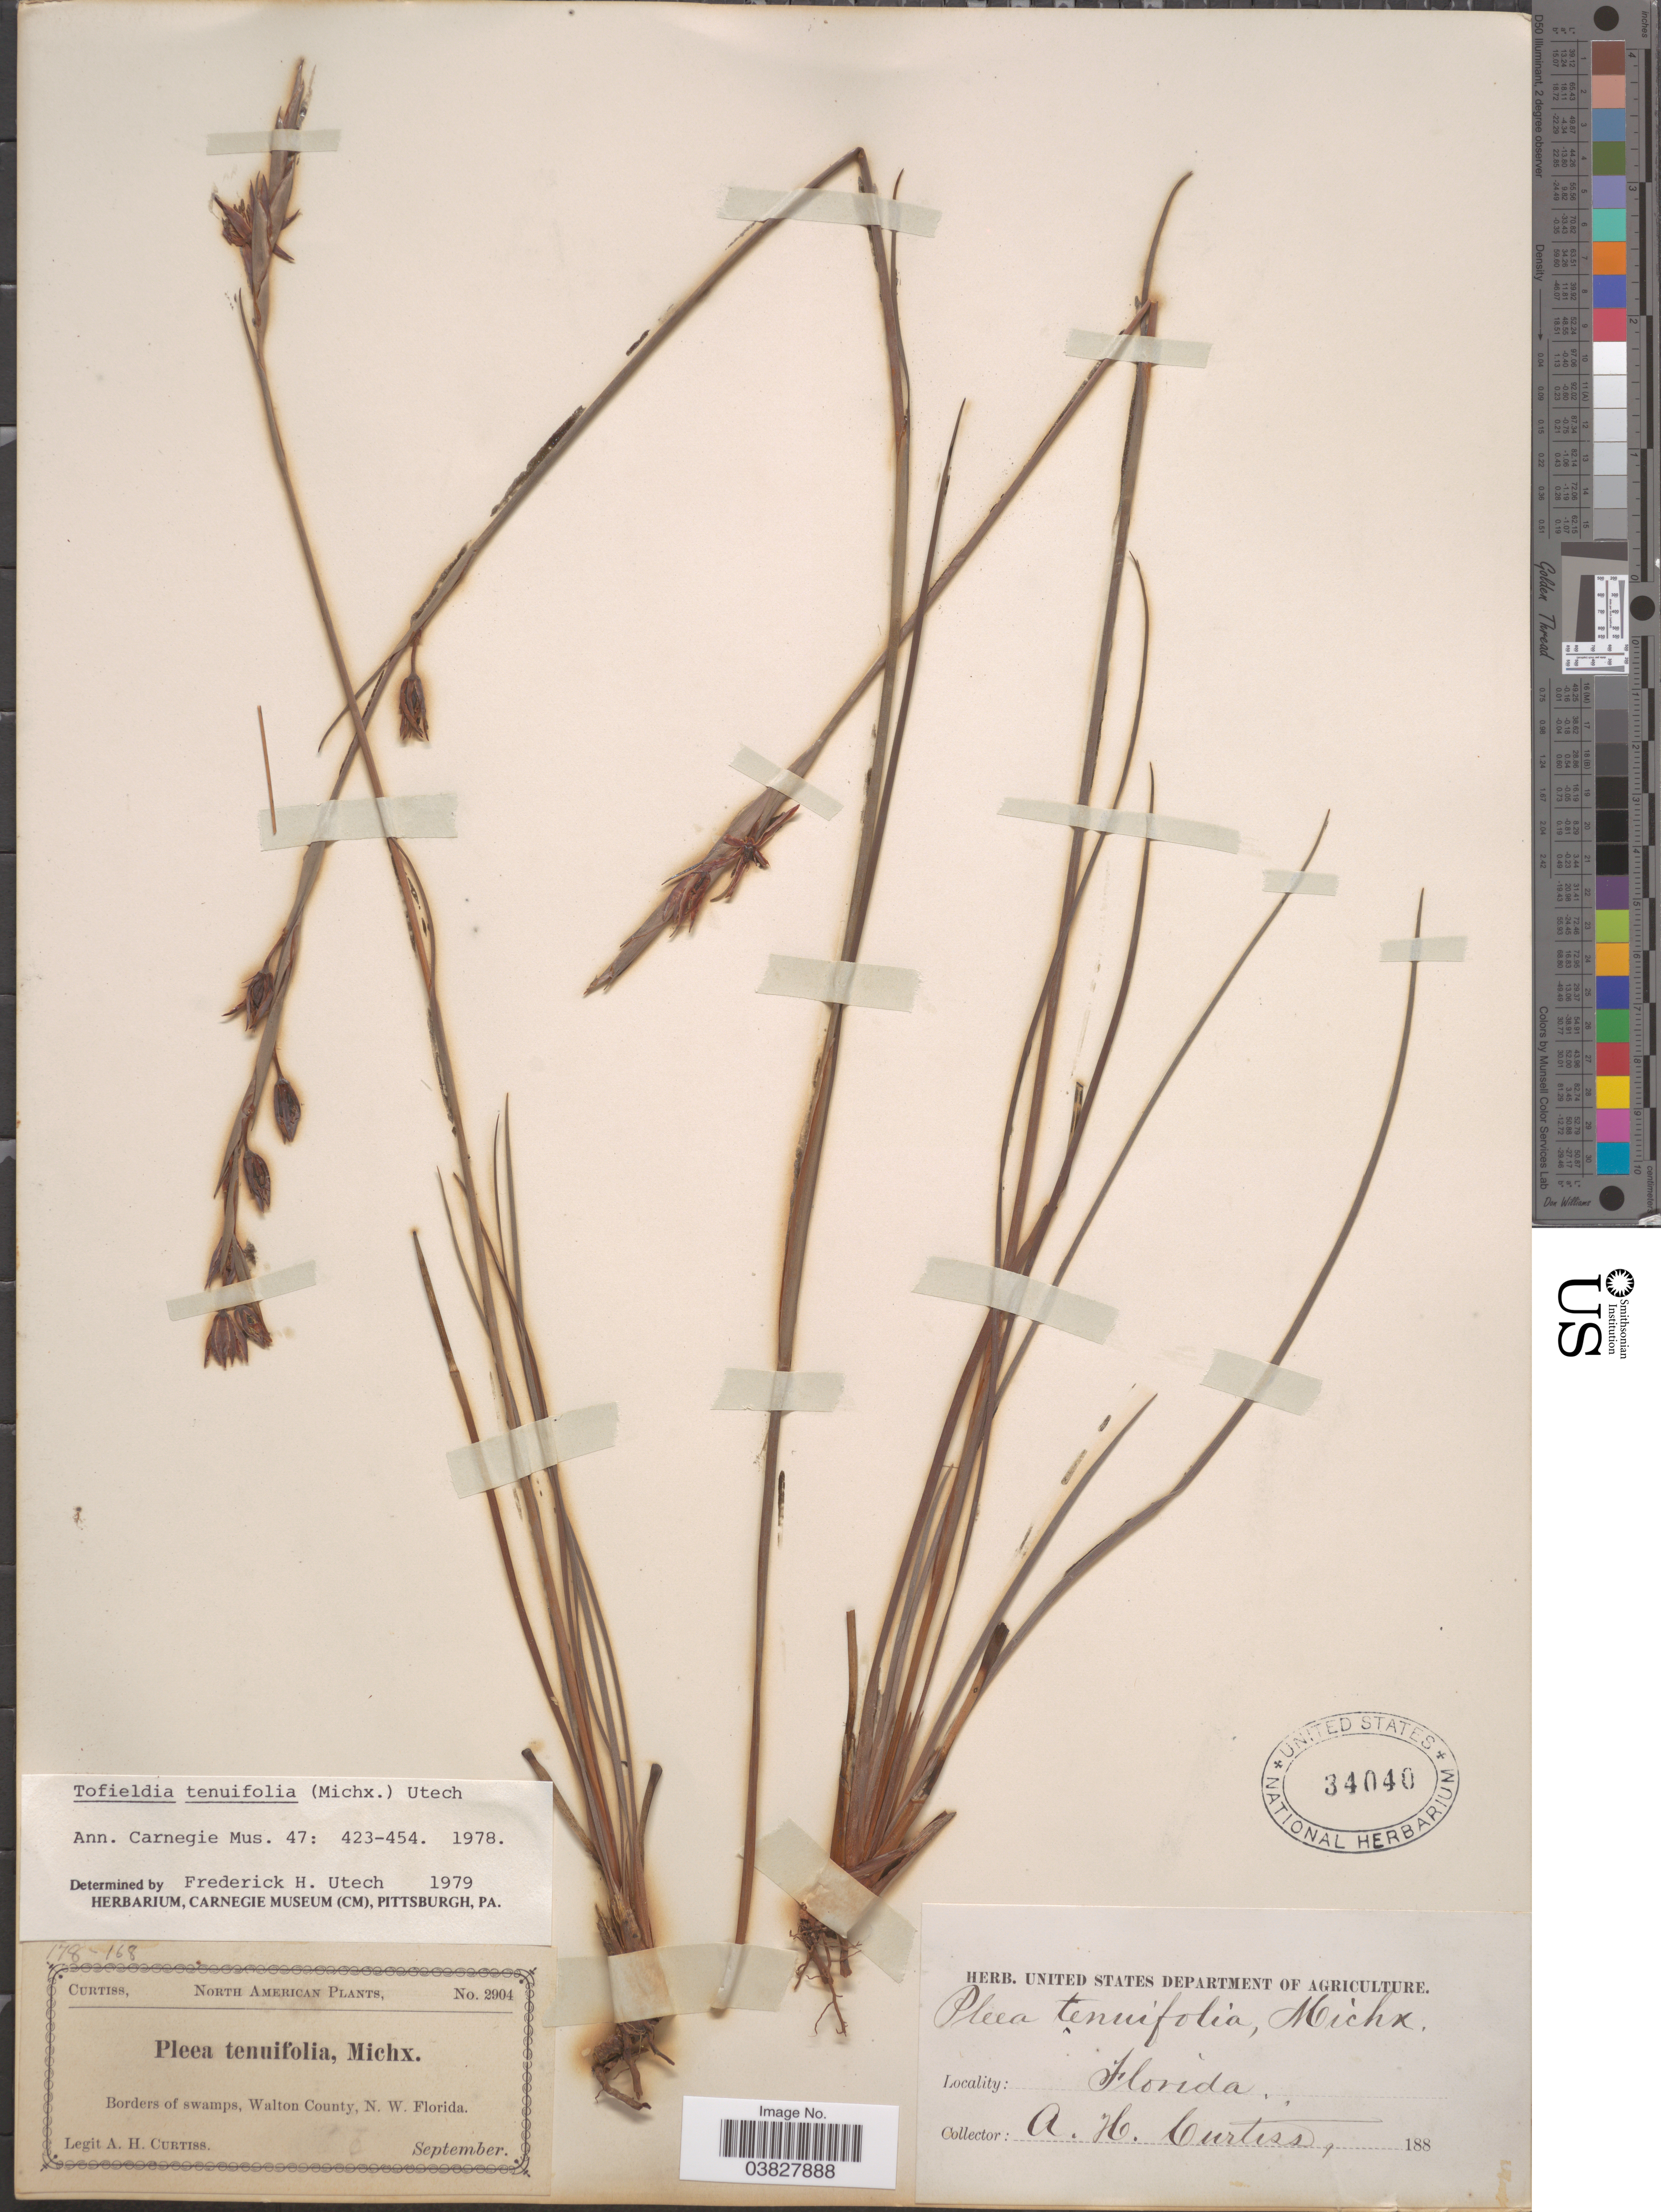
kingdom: Plantae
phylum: Tracheophyta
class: Liliopsida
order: Alismatales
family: Tofieldiaceae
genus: Pleea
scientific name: Pleea tenuifolia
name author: Michx.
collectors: A. H. Curtiss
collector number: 2904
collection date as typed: September 188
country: United States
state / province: Florida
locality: Walton County, N.W. Florida.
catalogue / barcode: US 34040